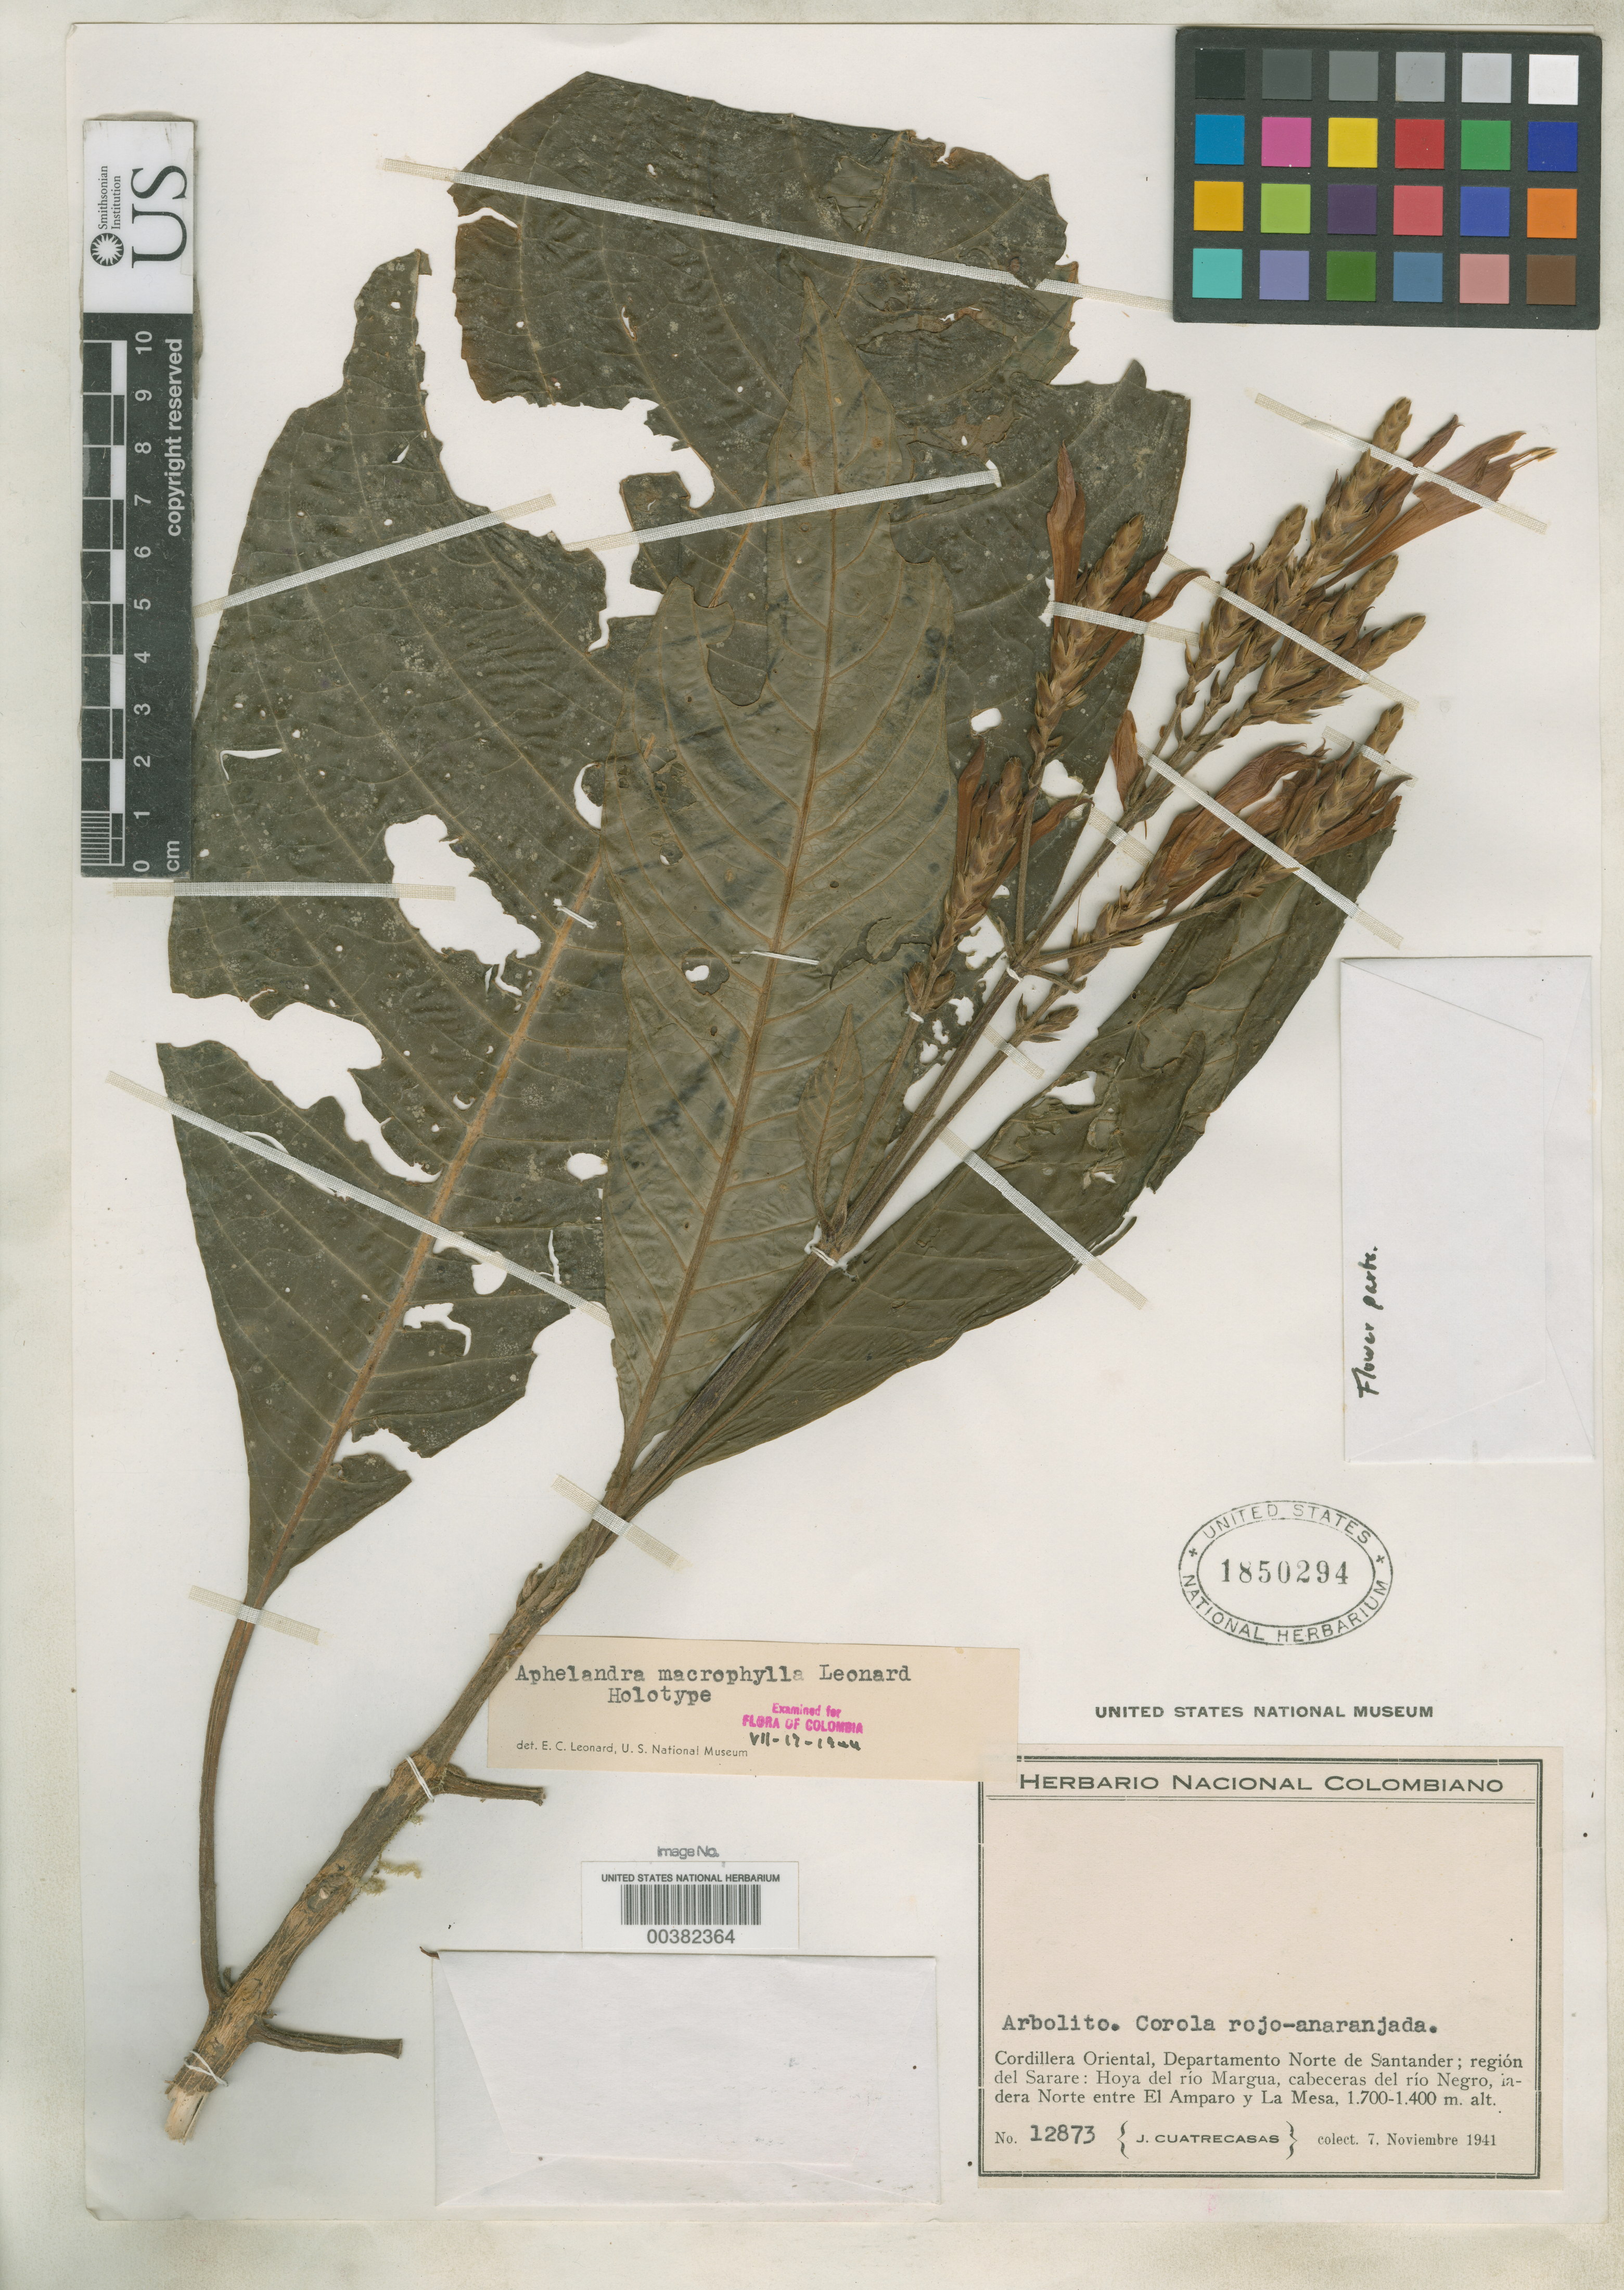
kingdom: Plantae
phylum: Tracheophyta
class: Magnoliopsida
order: Lamiales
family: Acanthaceae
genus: Aphelandra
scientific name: Aphelandra macrophylla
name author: Leonard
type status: Holotype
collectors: J. Cuatrecasas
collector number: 12873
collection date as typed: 07 Nov 1941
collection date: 1941-11-07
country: Colombia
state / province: Norte de Santander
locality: Sarare Region, Hoya del Rio Margua, Cabecera del Rio Negro, Ladera Norte entre El Amparo y La Mesa.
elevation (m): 1400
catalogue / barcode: US 1850294